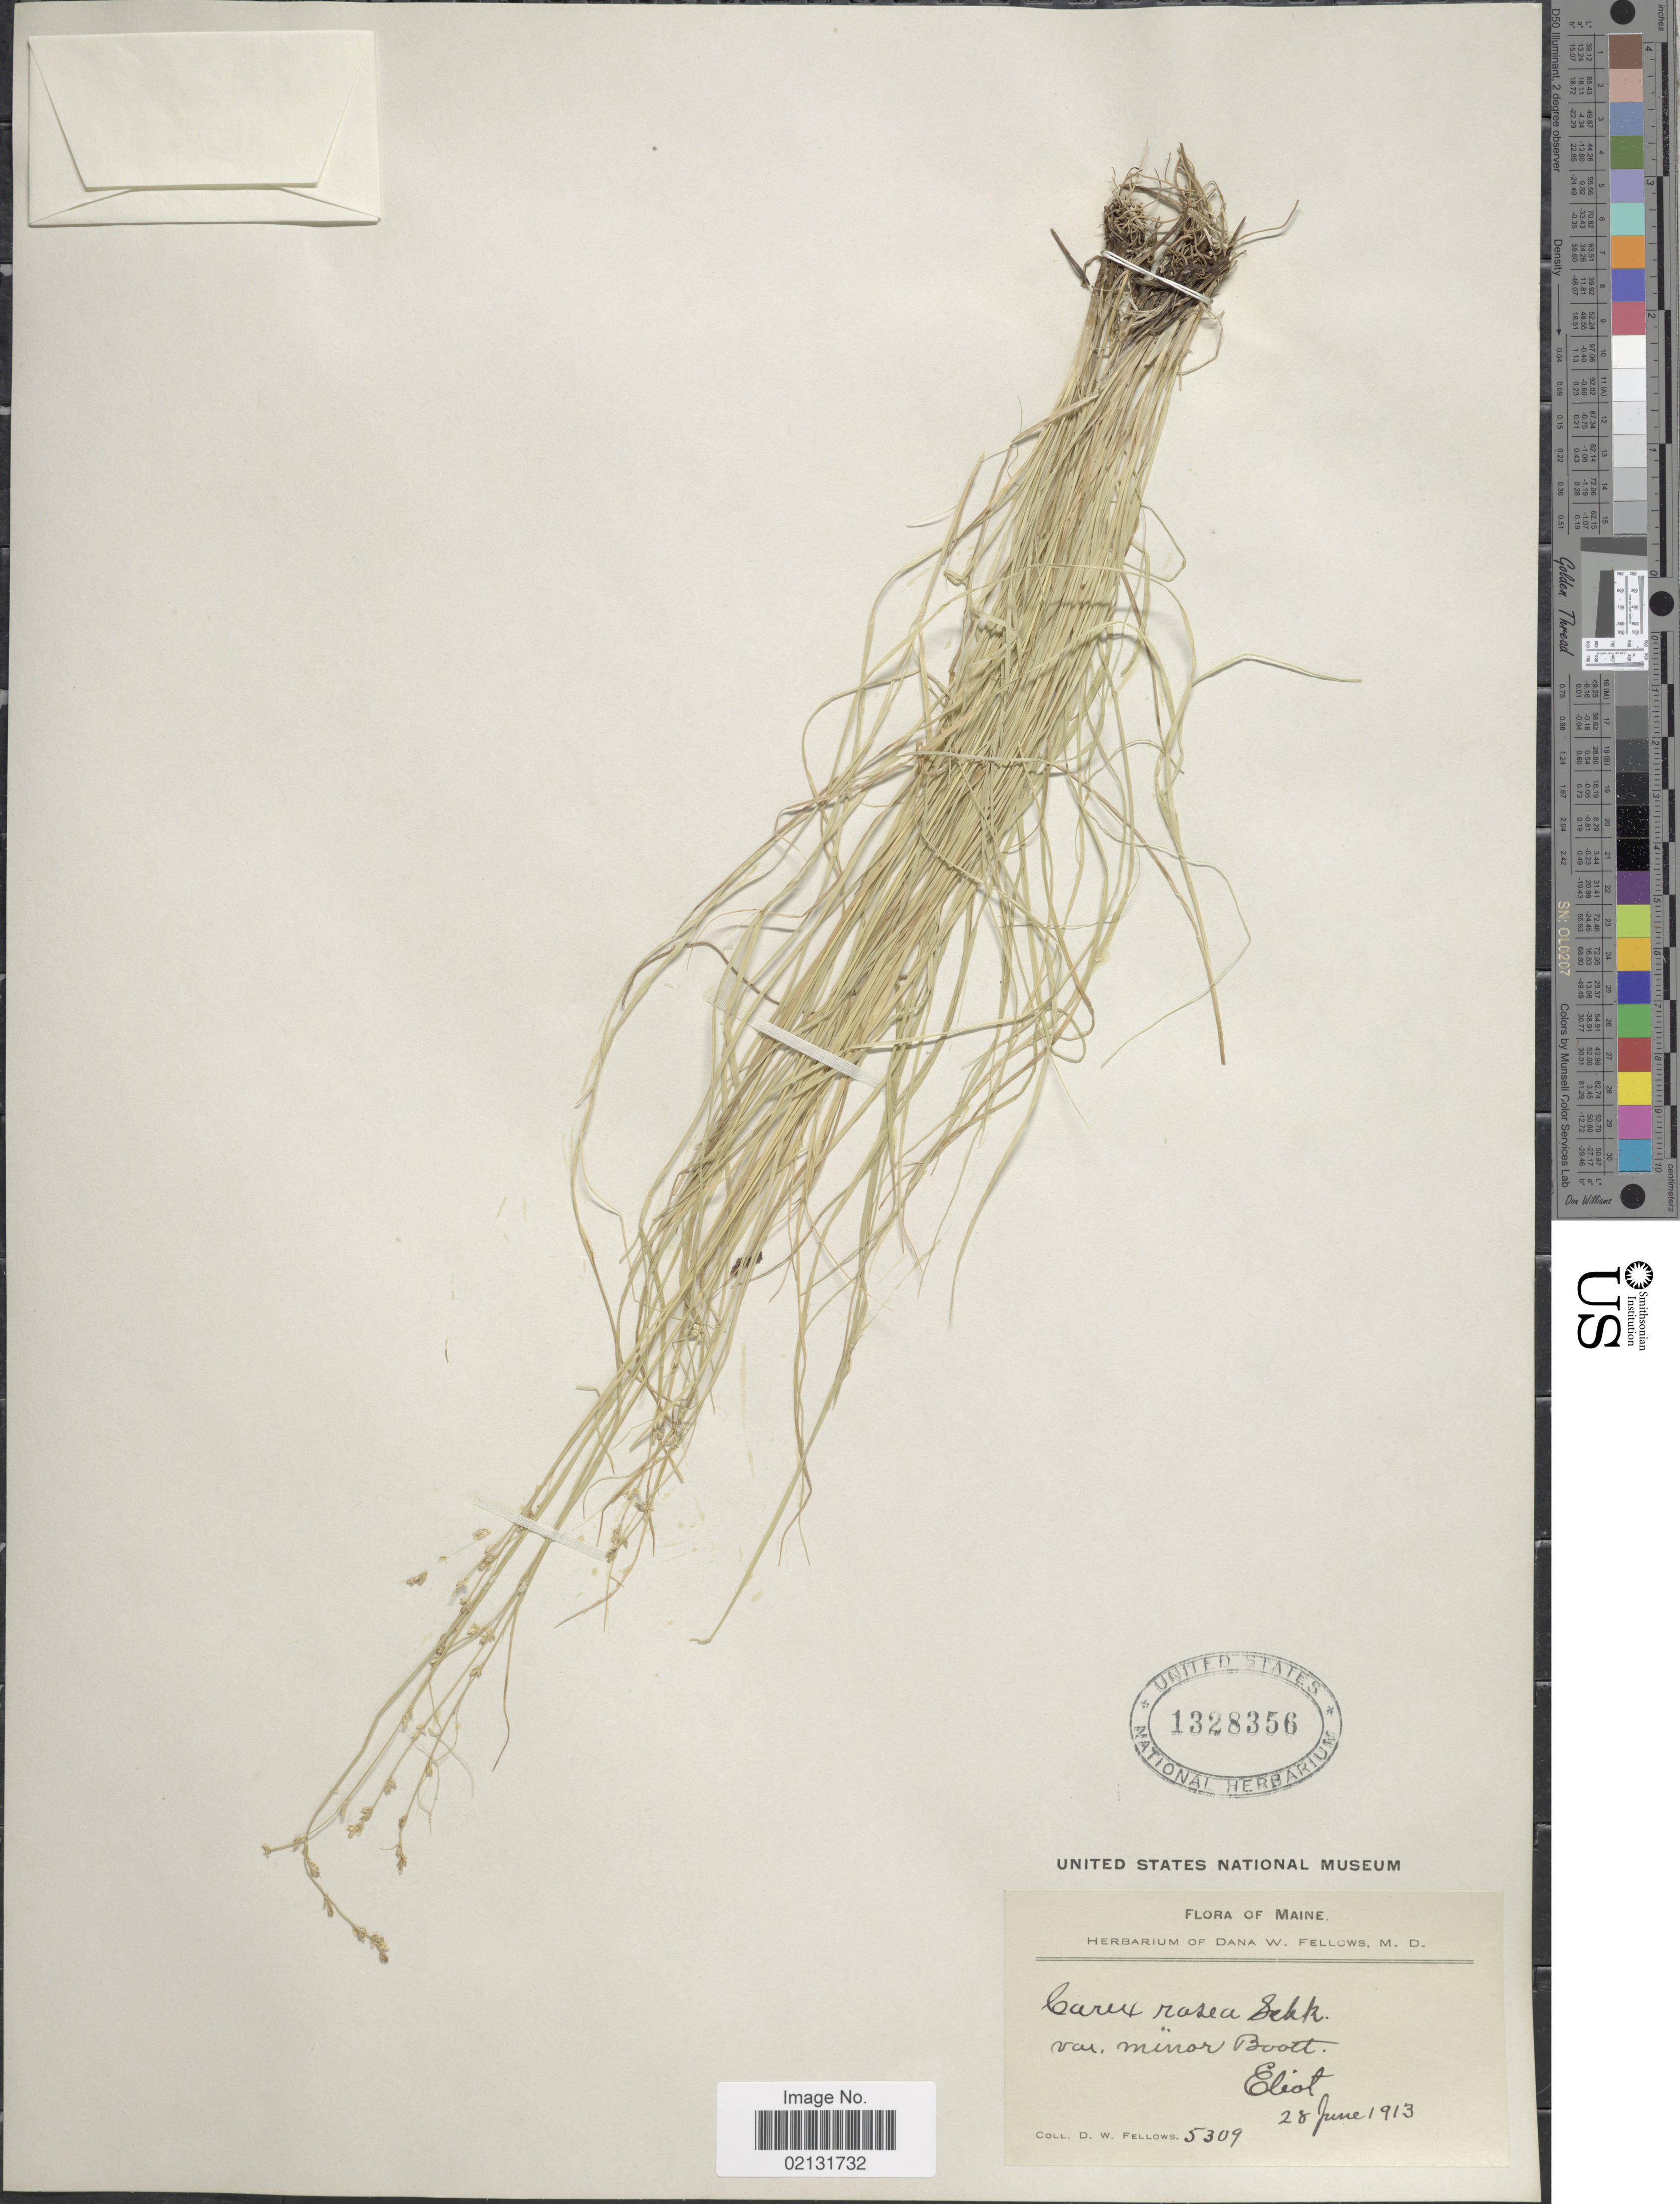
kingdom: Plantae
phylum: Tracheophyta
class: Liliopsida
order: Poales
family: Cyperaceae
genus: Carex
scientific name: Carex rosea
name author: Willd.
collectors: D. W. Fellows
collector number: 5309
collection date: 1913-06-28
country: United States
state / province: Maine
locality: Eliot.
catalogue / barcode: US 1328356